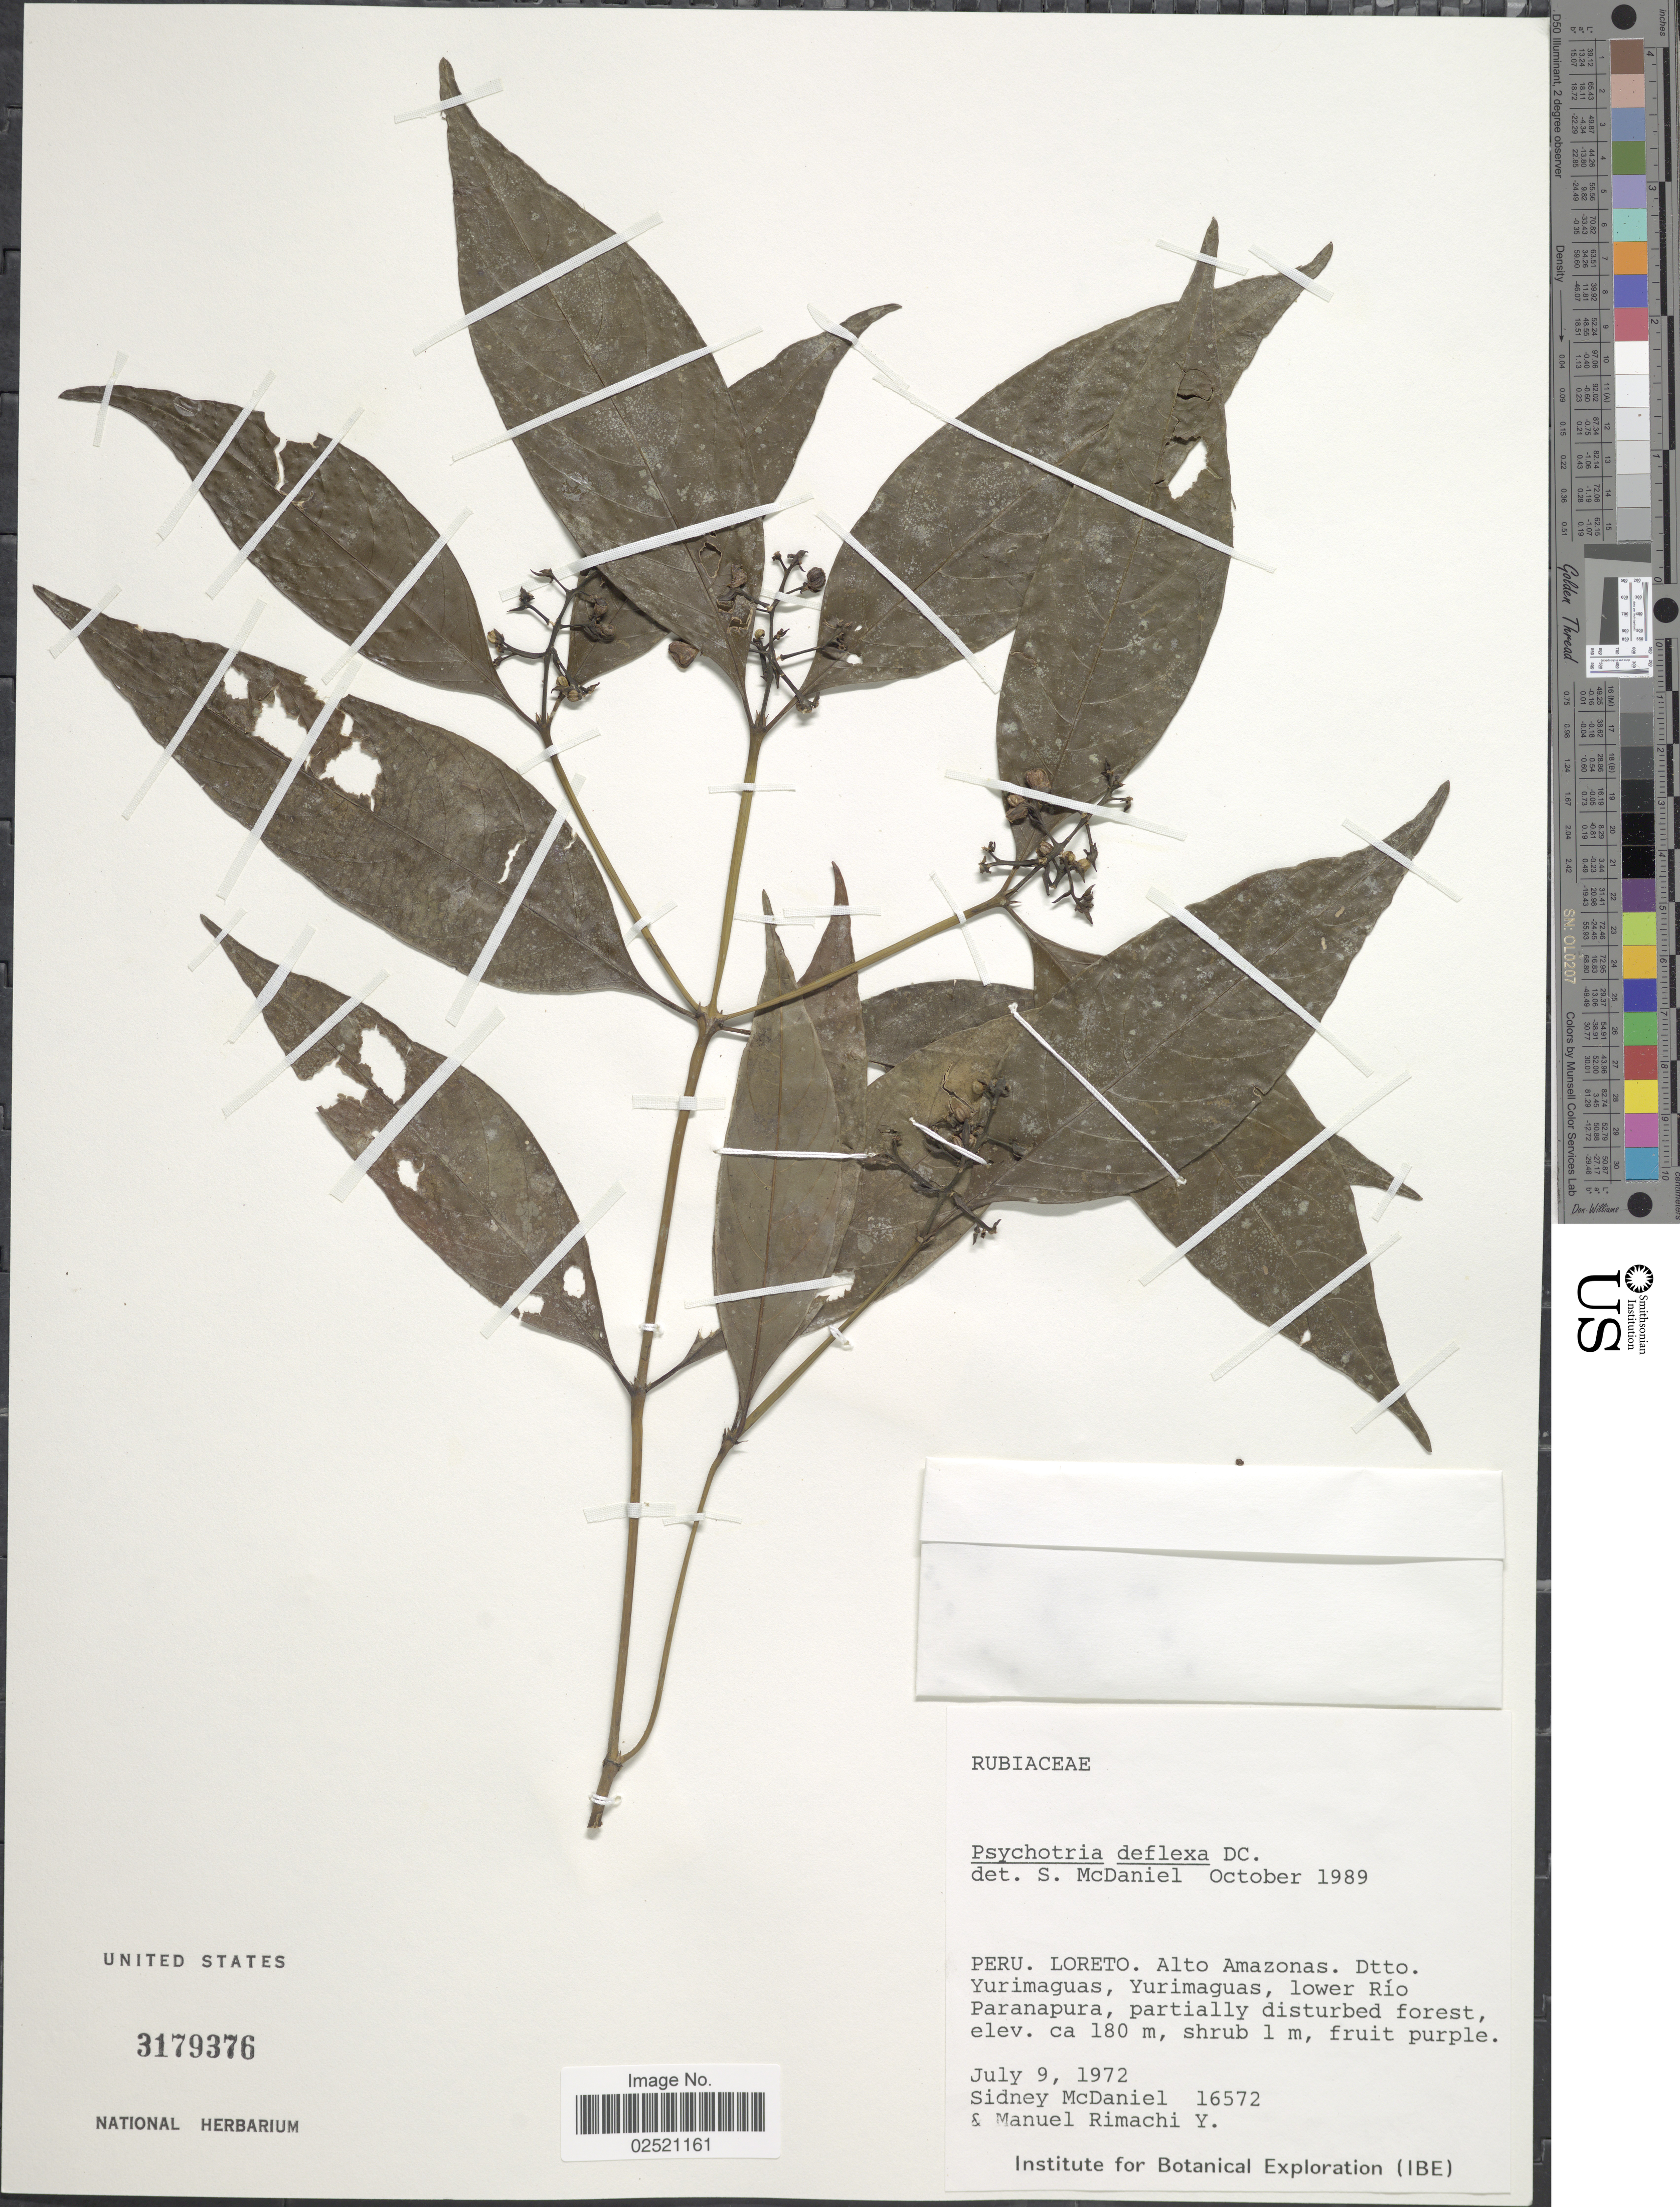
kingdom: Plantae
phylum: Tracheophyta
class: Magnoliopsida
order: Gentianales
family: Rubiaceae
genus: Psychotria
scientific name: Psychotria deflexa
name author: DC.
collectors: S. McDaniel & M. Rimachi Y.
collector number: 16572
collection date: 1972-07-09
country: Peru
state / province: Loreto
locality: Alto Amazonas, Dtto. Yurimaguas, Yurimaguas, lower Rio Paranapura, partially disturbed forest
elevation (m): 180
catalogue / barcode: US 3179376